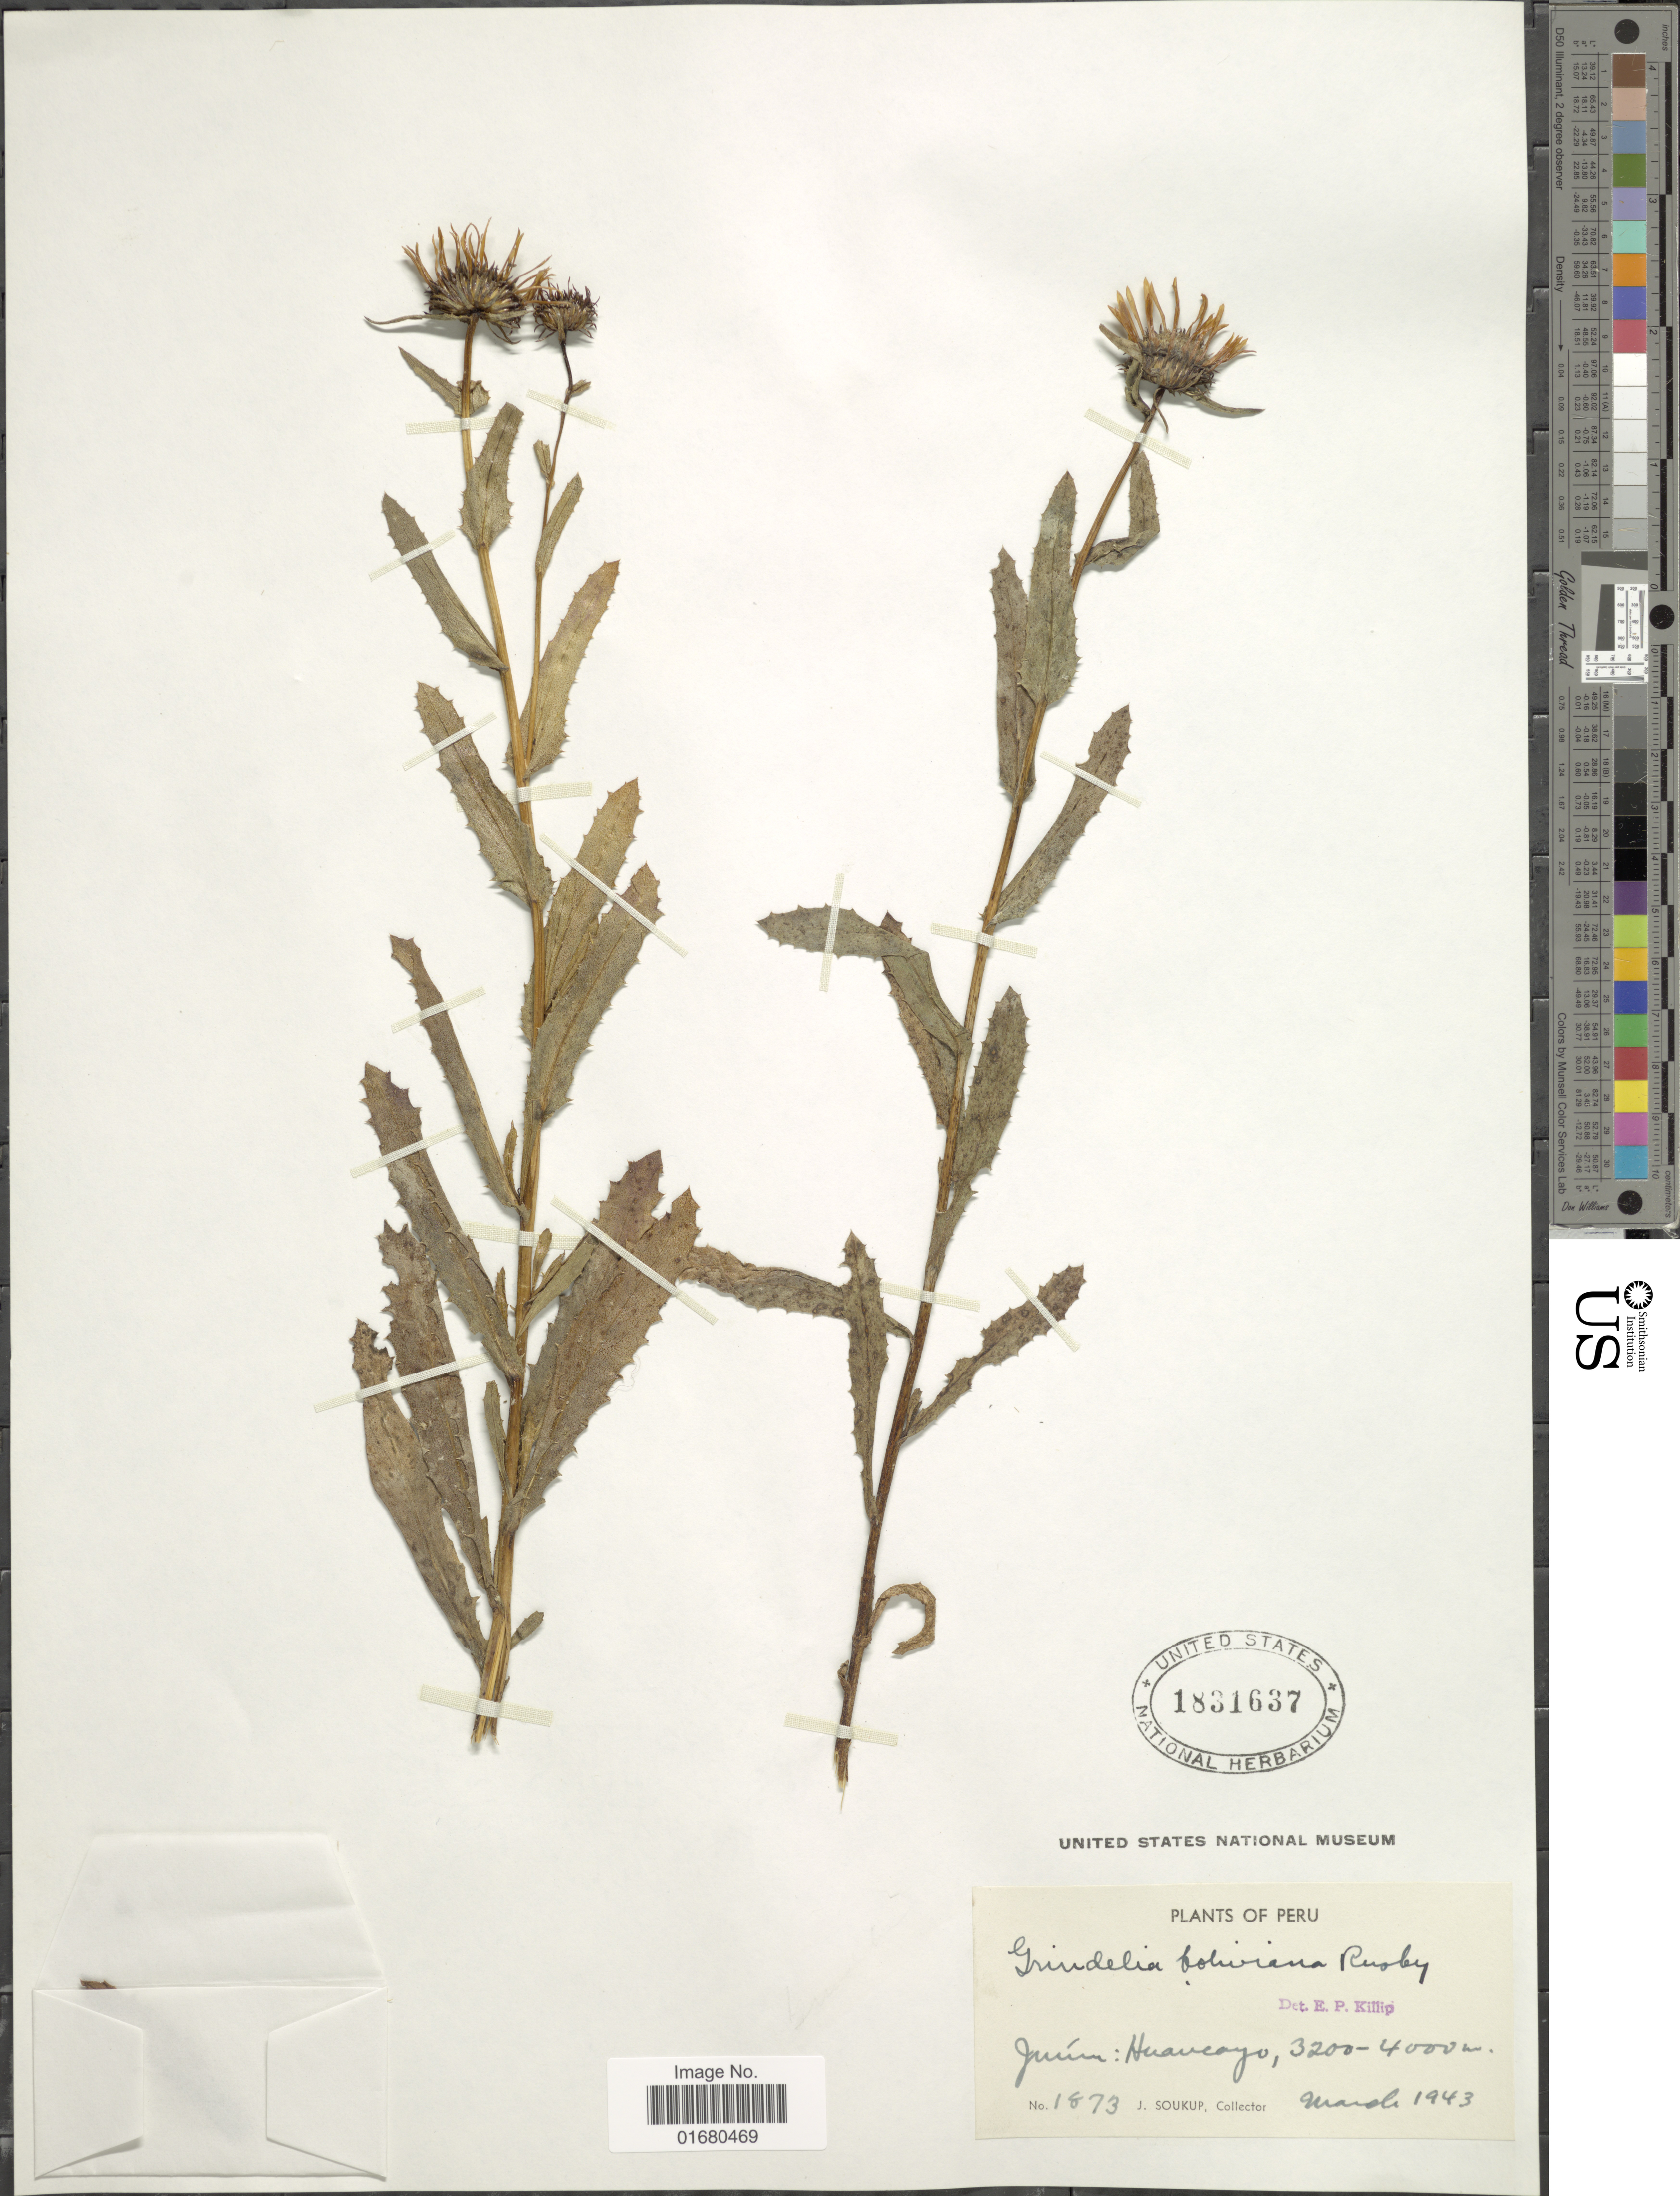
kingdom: Plantae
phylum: Tracheophyta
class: Magnoliopsida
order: Asterales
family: Asteraceae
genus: Grindelia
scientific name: Grindelia boliviana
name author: Rusby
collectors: J. Soukup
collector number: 1873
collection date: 1943-03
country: Peru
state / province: Junín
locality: Huancayo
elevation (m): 3200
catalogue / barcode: US 1831637